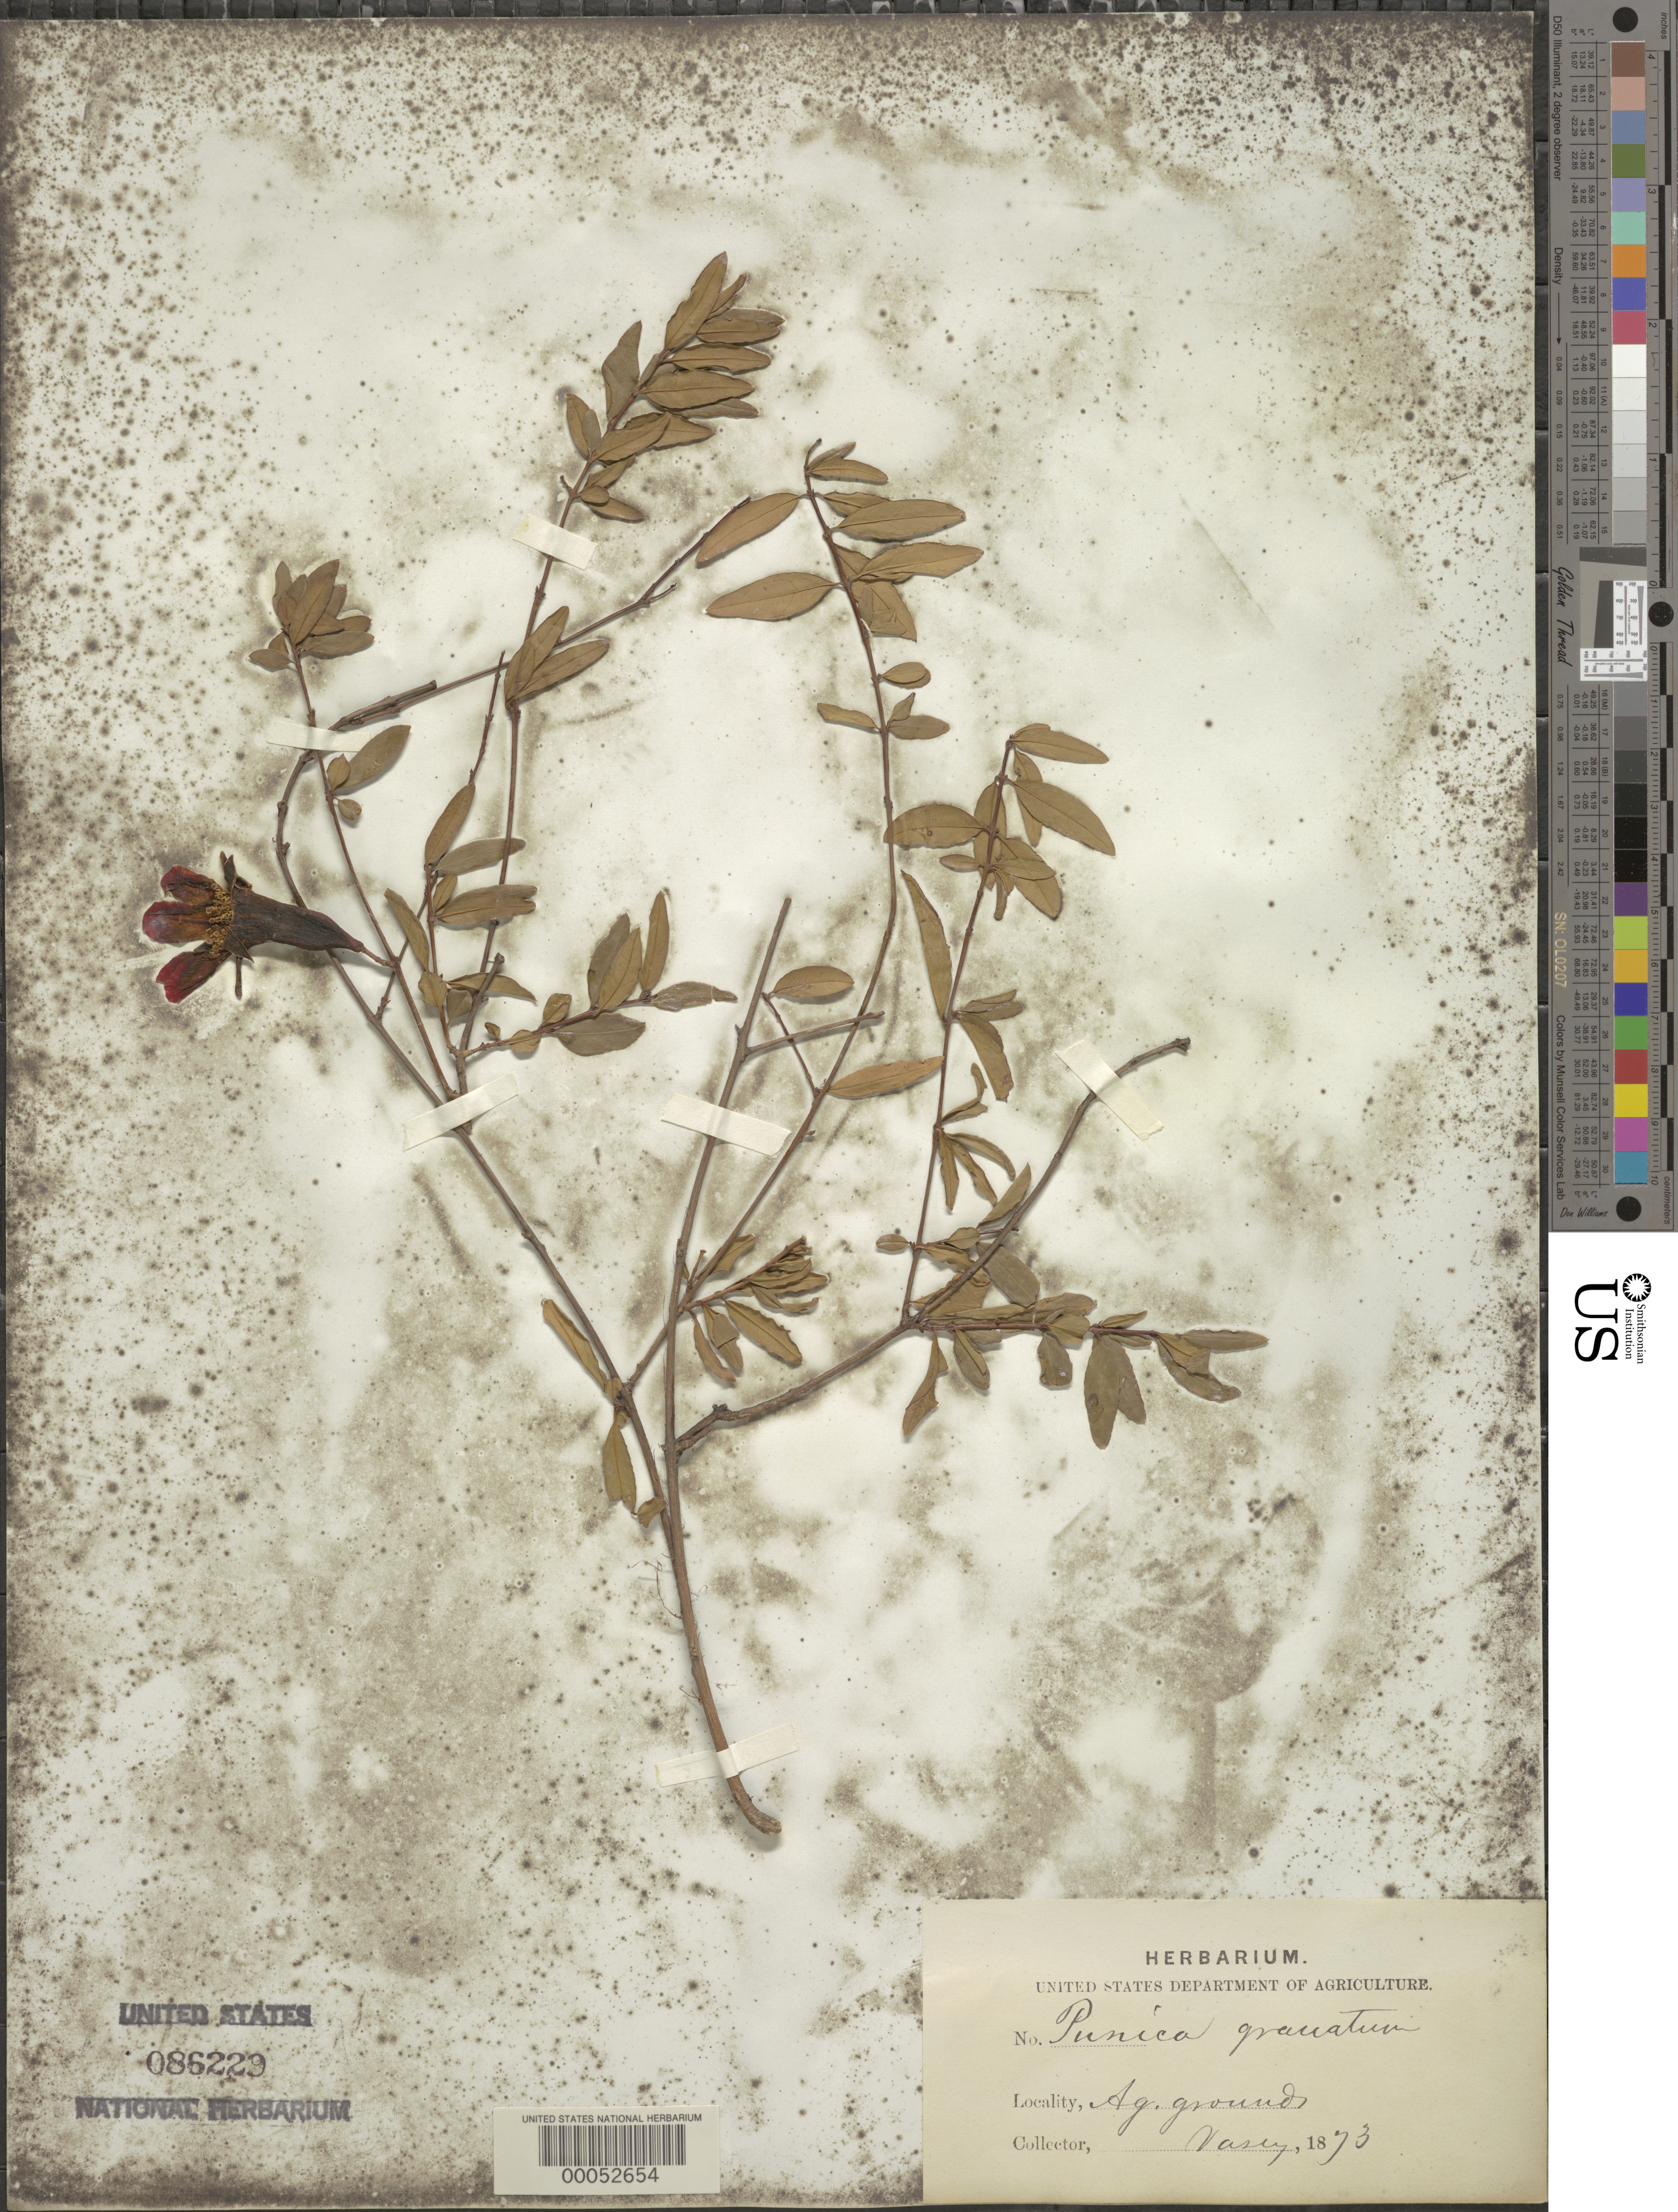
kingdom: Plantae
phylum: Tracheophyta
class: Magnoliopsida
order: Myrtales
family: Lythraceae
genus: Punica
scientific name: Punica granatum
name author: L.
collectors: G. R. Vasey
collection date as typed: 1873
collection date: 1873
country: United States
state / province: District of Columbia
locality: Agriculture grounds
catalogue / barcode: US 86229